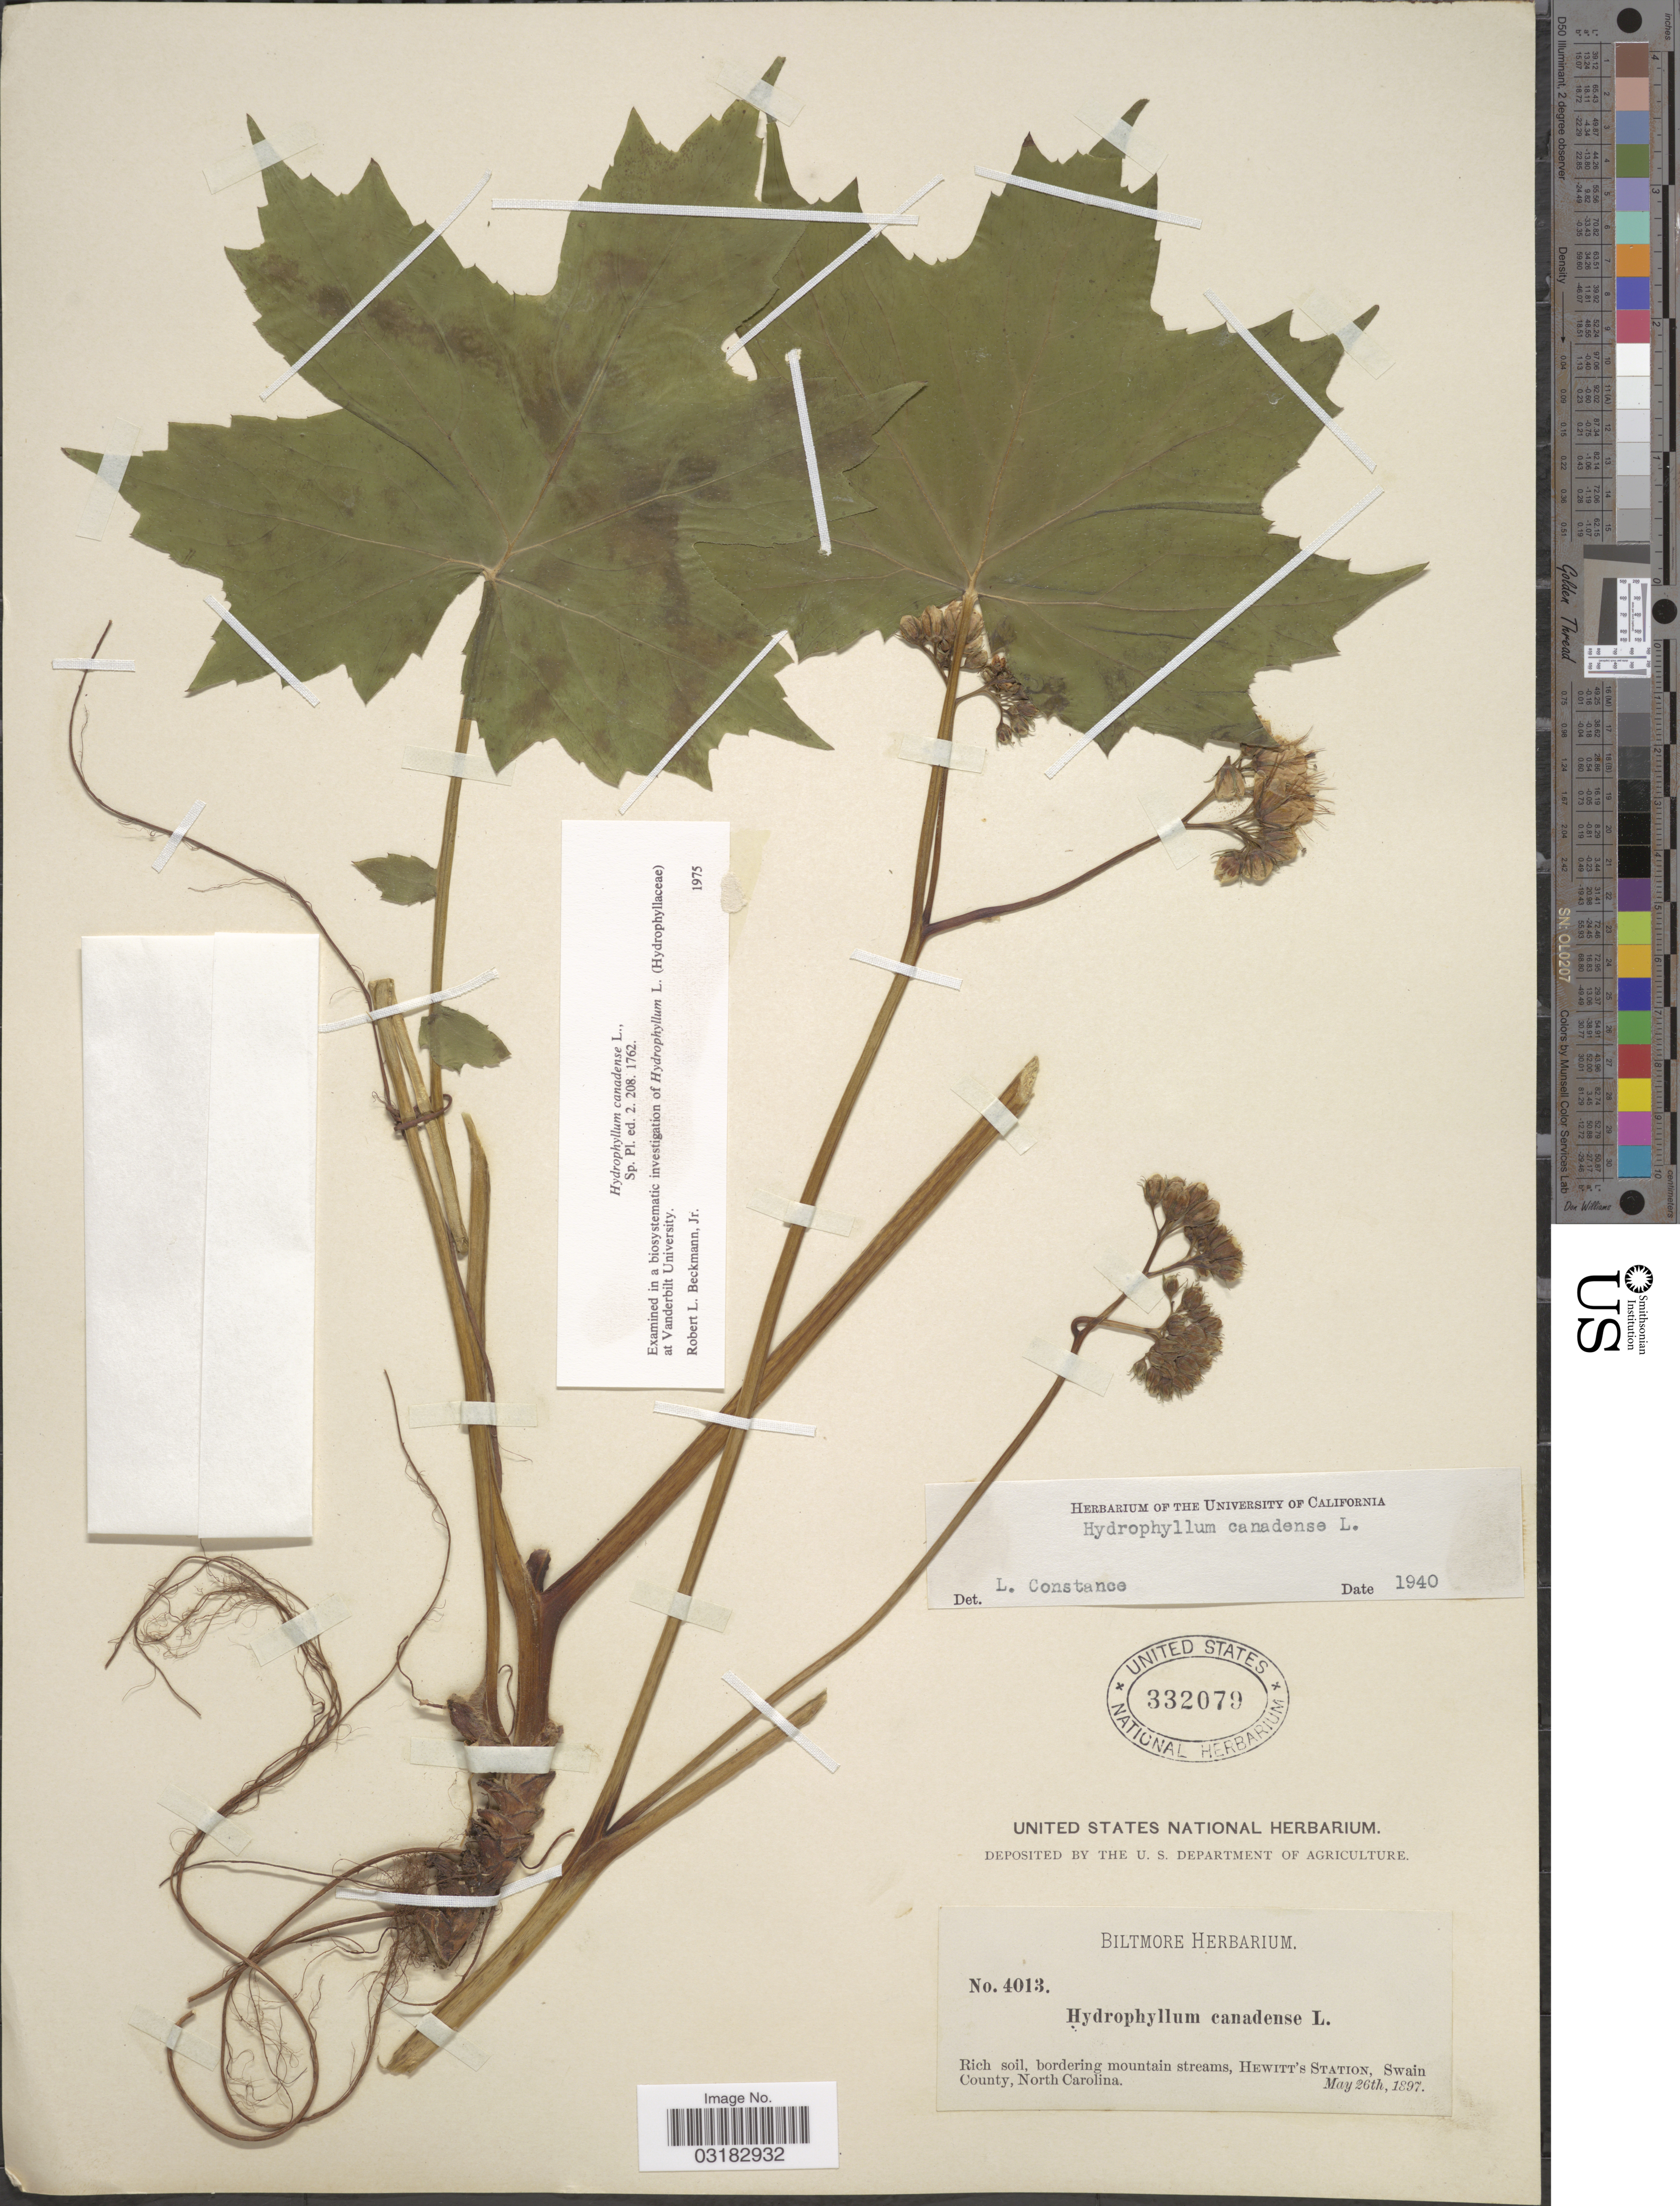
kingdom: Plantae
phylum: Tracheophyta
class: Magnoliopsida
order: Boraginales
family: Hydrophyllaceae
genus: Hydrophyllum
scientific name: Hydrophyllum canadense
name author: L.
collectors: ex herb. Biltmore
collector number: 4013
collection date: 1897-05-26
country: United States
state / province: North Carolina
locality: Hewitt's Station, Swain County.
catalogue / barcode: US 332079